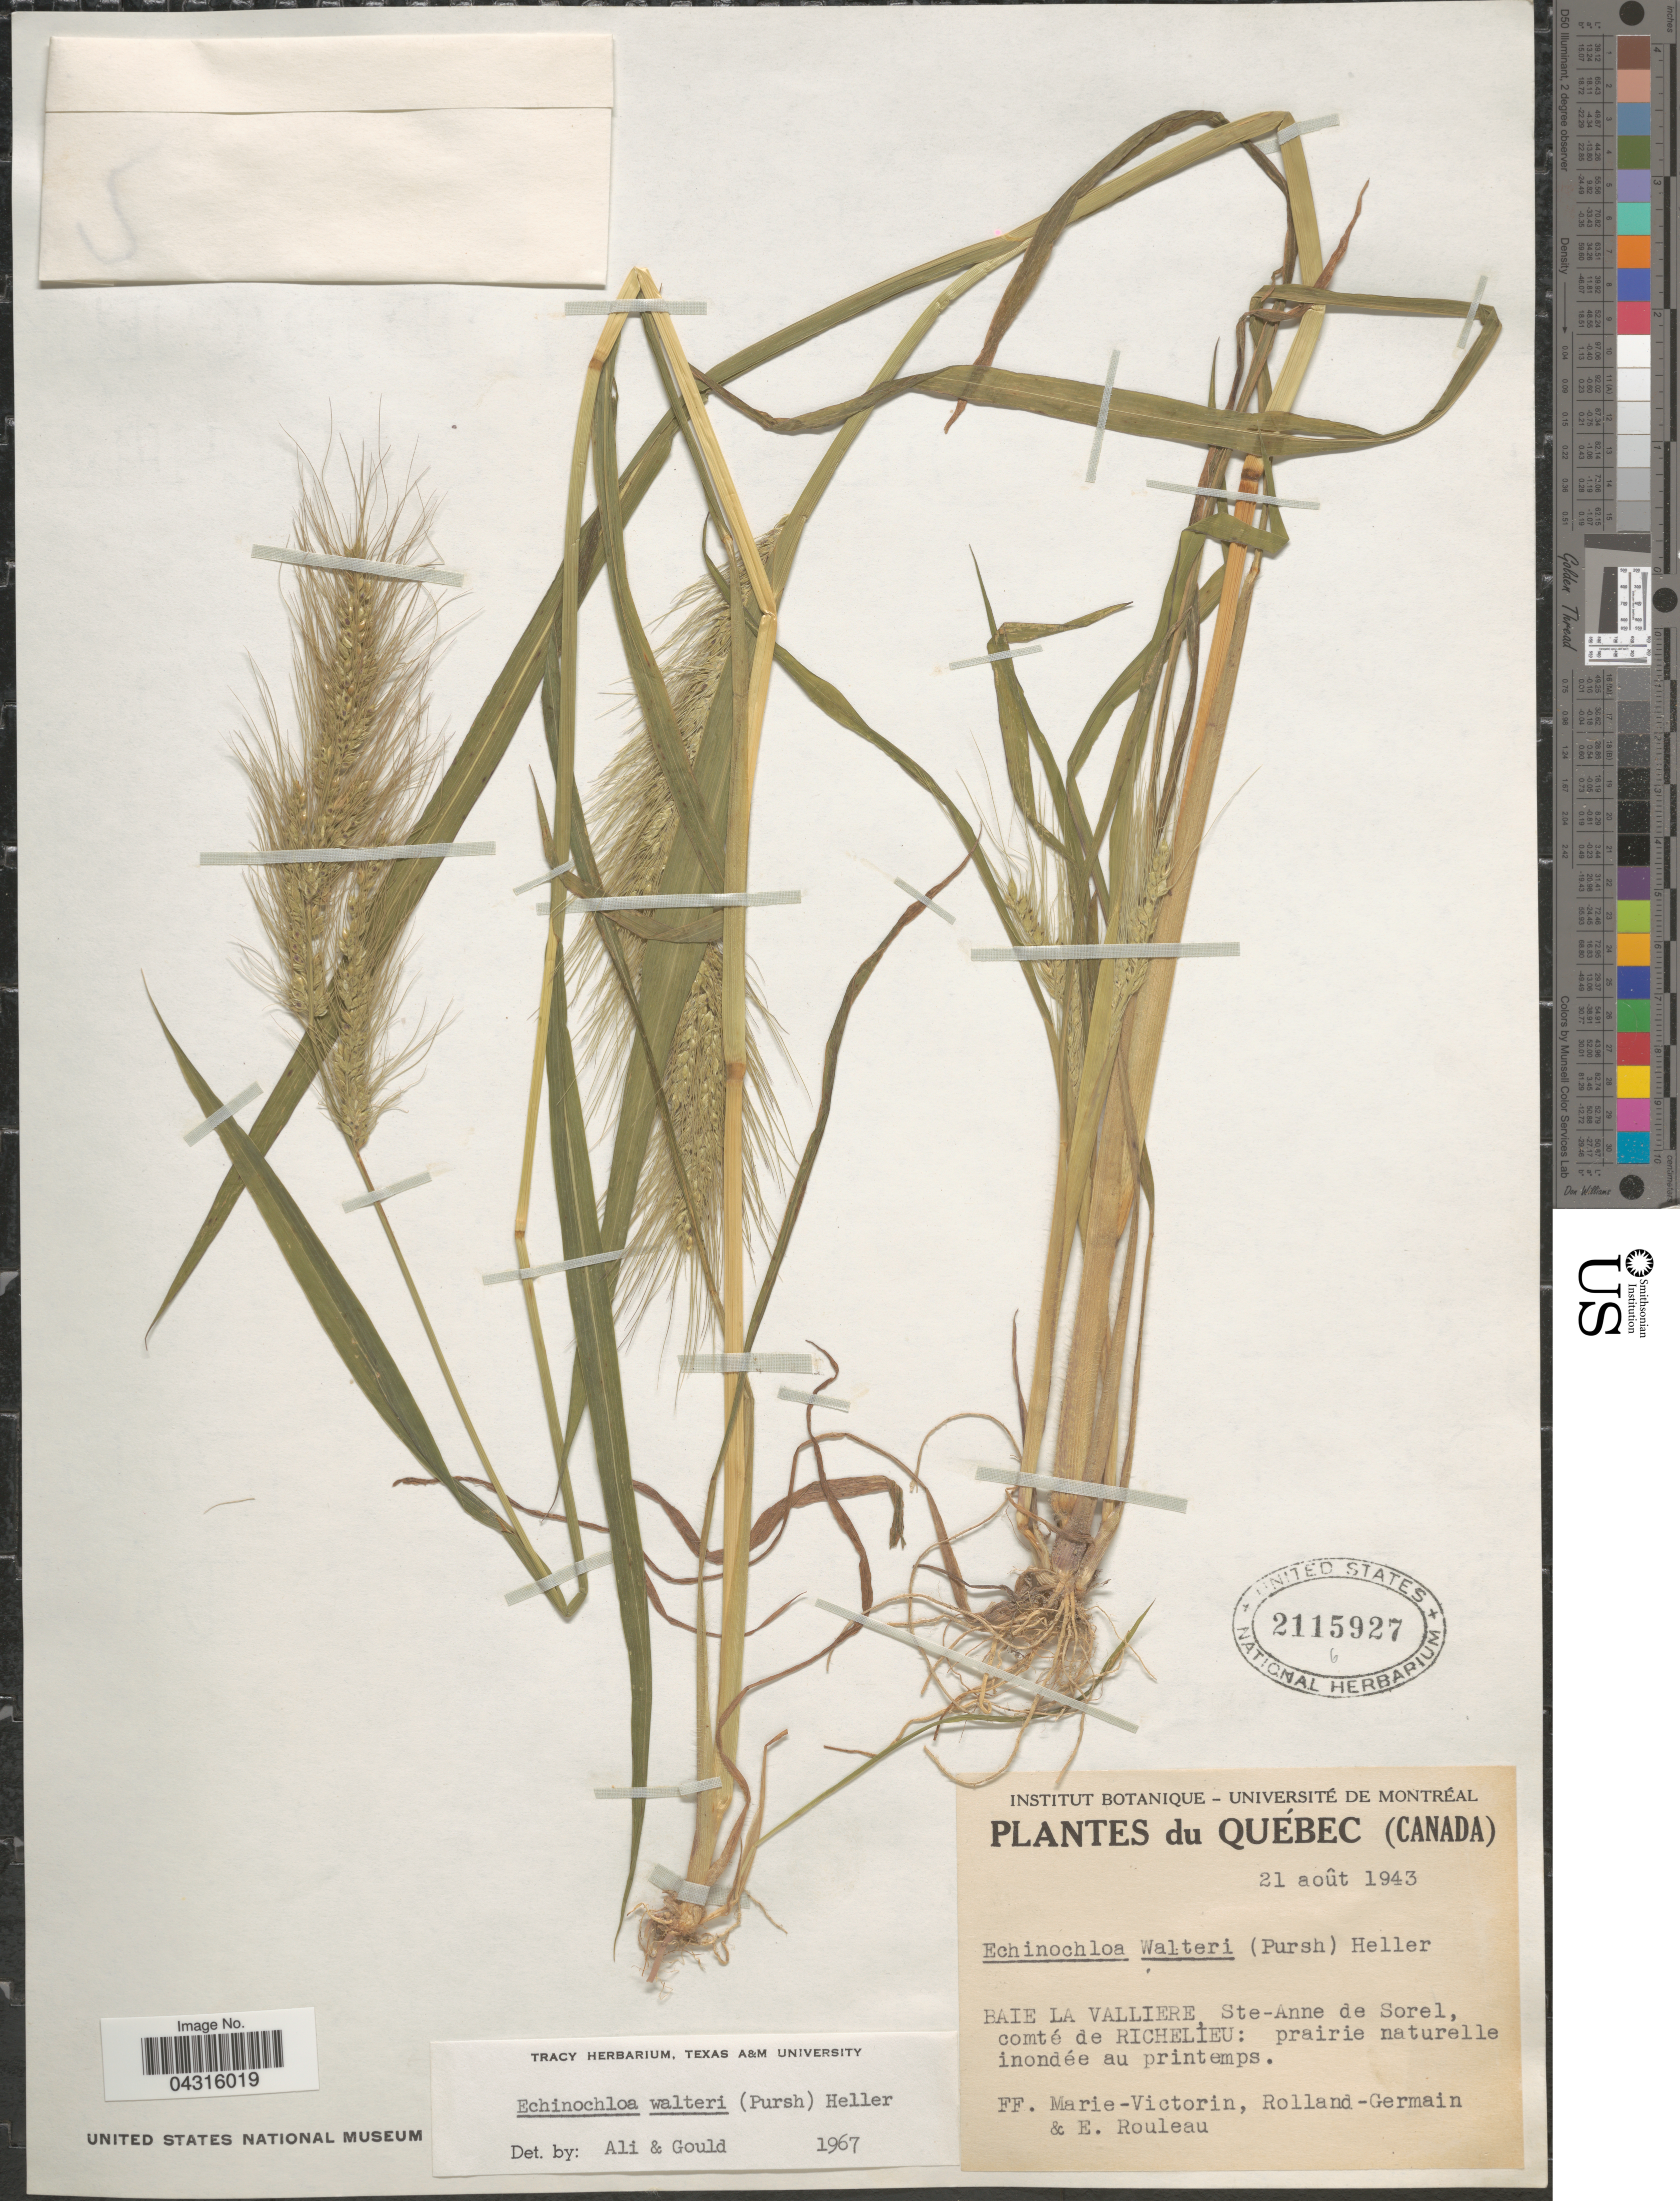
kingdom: Plantae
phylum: Tracheophyta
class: Liliopsida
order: Poales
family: Poaceae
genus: Echinochloa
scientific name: Echinochloa walteri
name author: (Pursh) A. Heller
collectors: F. Marie-Victorin, Rolland-Germain & E. Rouleau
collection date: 1943-08-21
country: Canada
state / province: Quebec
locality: Baie La Valliere, Ste-Anne de Sorel, comté de Richelieu.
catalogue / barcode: US 2115927